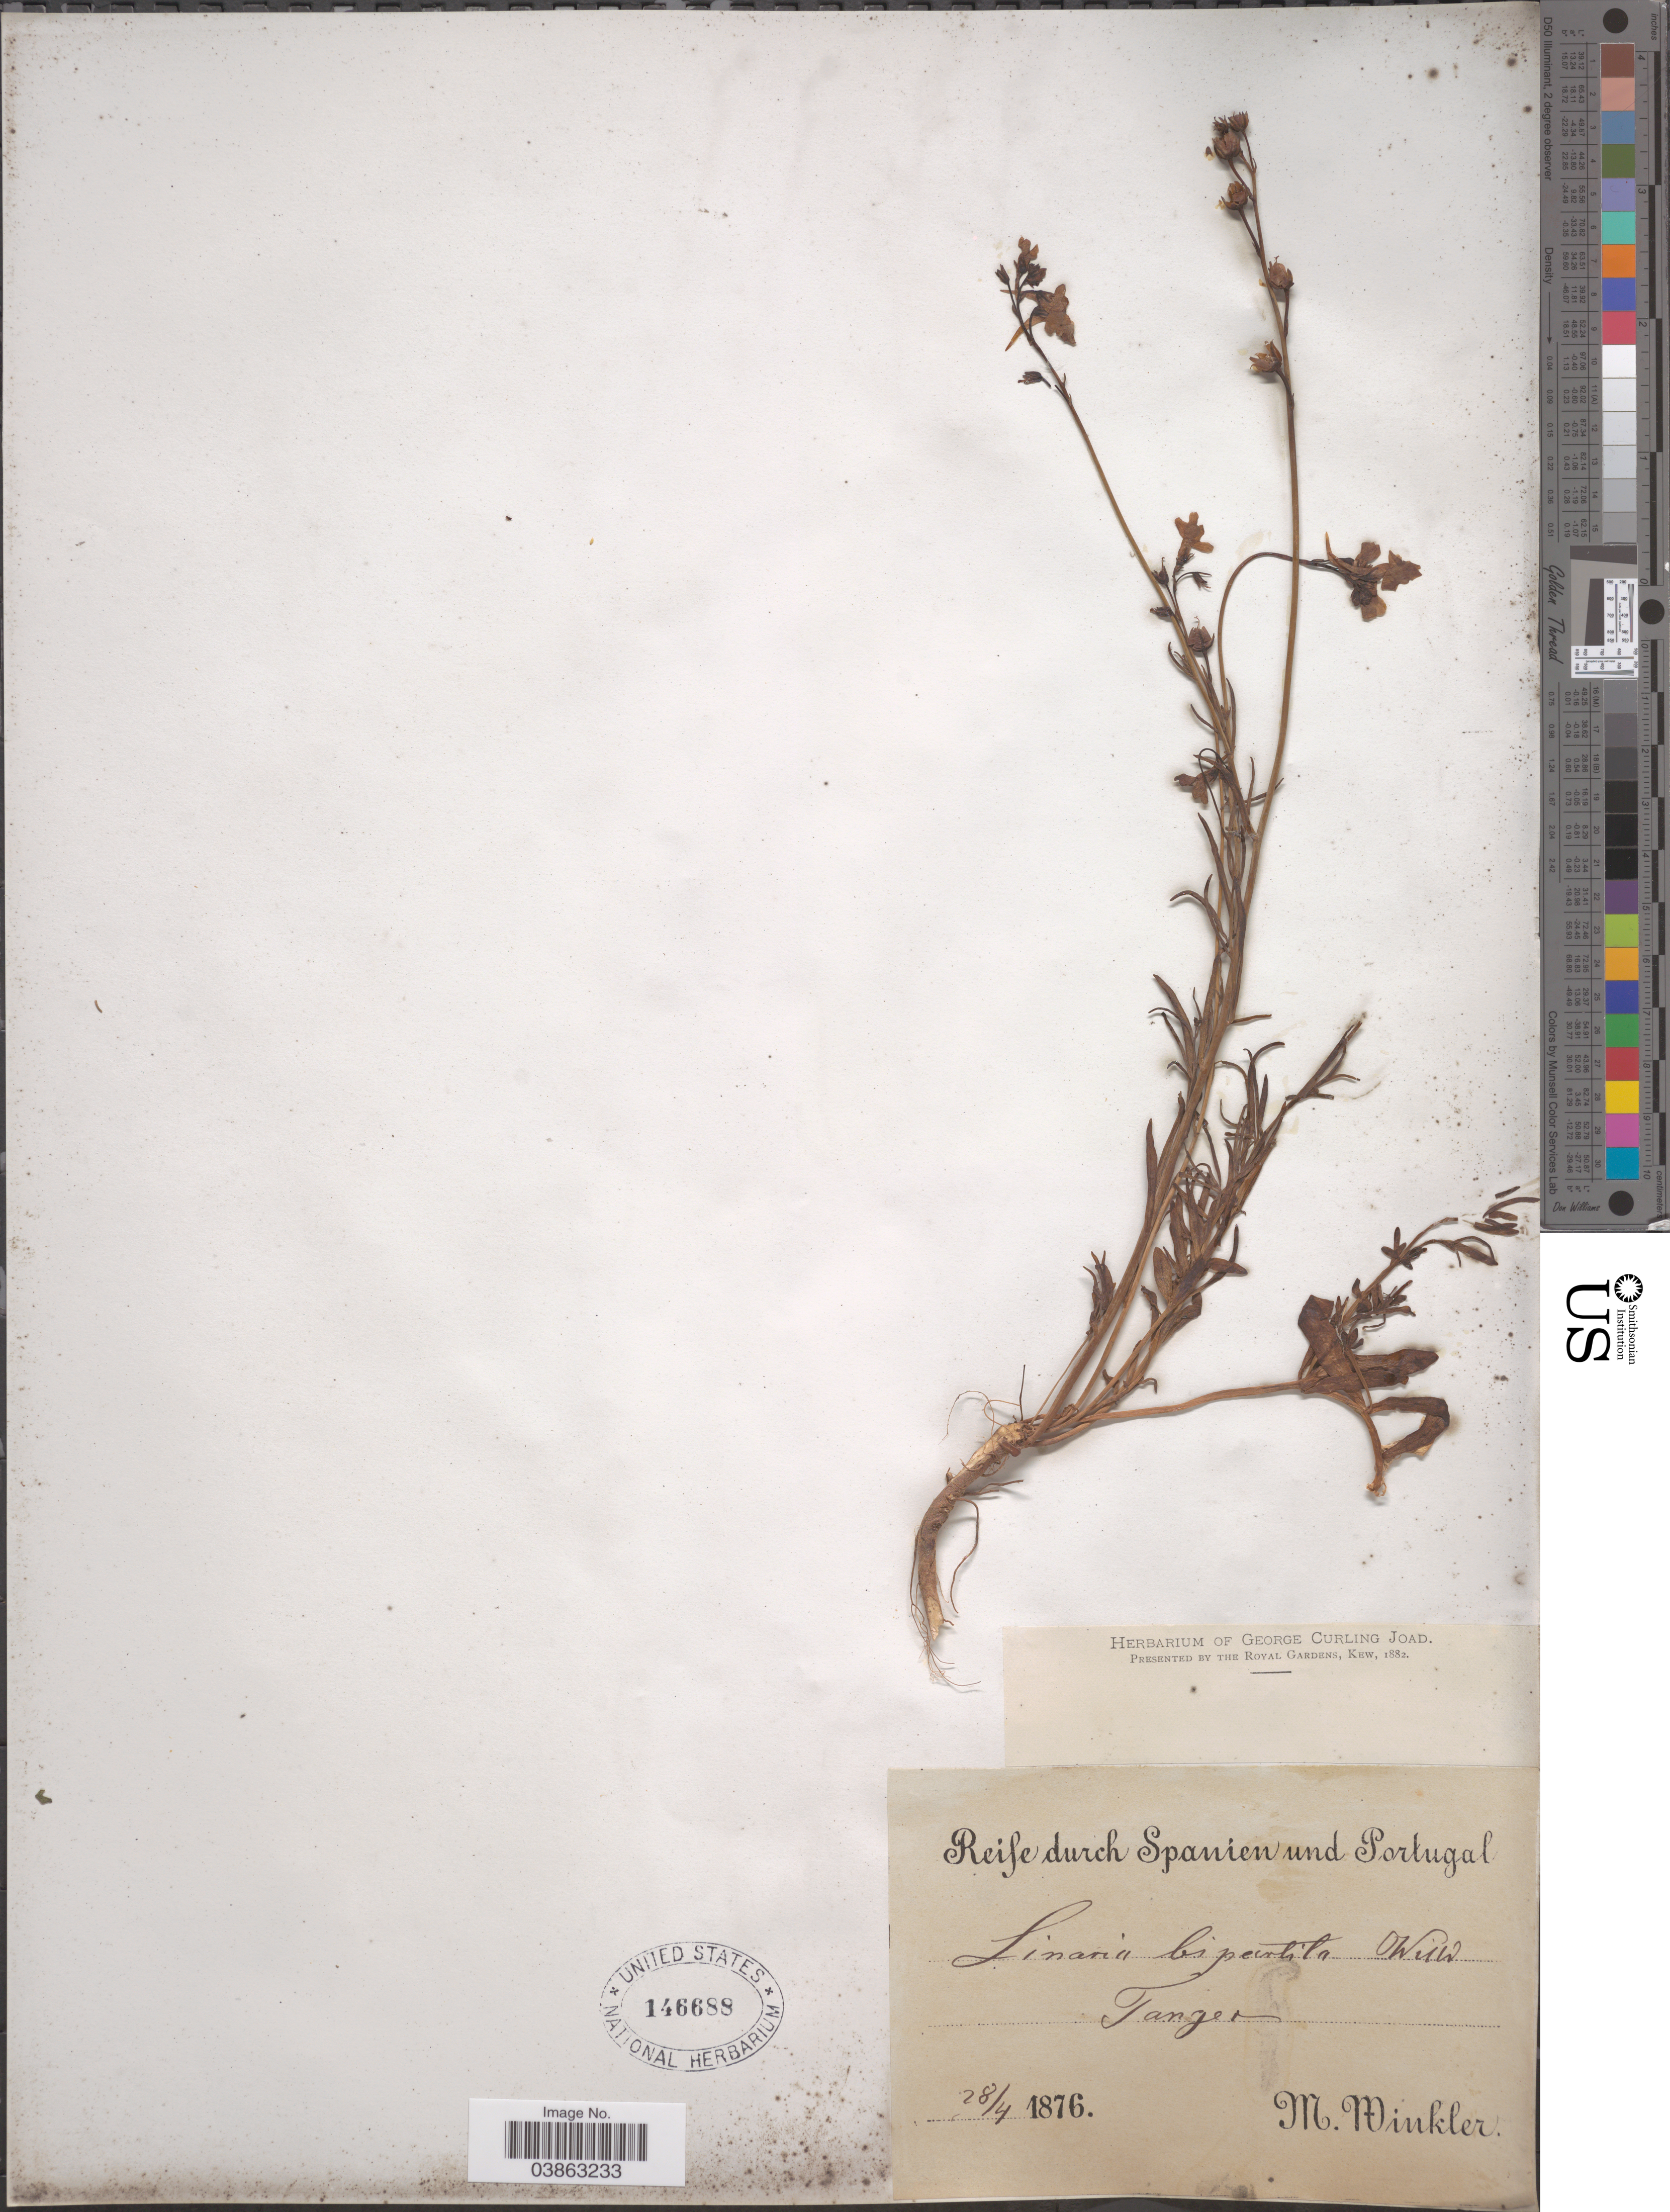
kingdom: Plantae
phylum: Tracheophyta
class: Magnoliopsida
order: Lamiales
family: Plantaginaceae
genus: Linaria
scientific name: Linaria bipartita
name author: (Vent.) Willd.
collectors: M. Winkler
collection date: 1876-04-28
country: Morocco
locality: Reife durch Spanien und Portugal. Tanger.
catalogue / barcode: US 146688